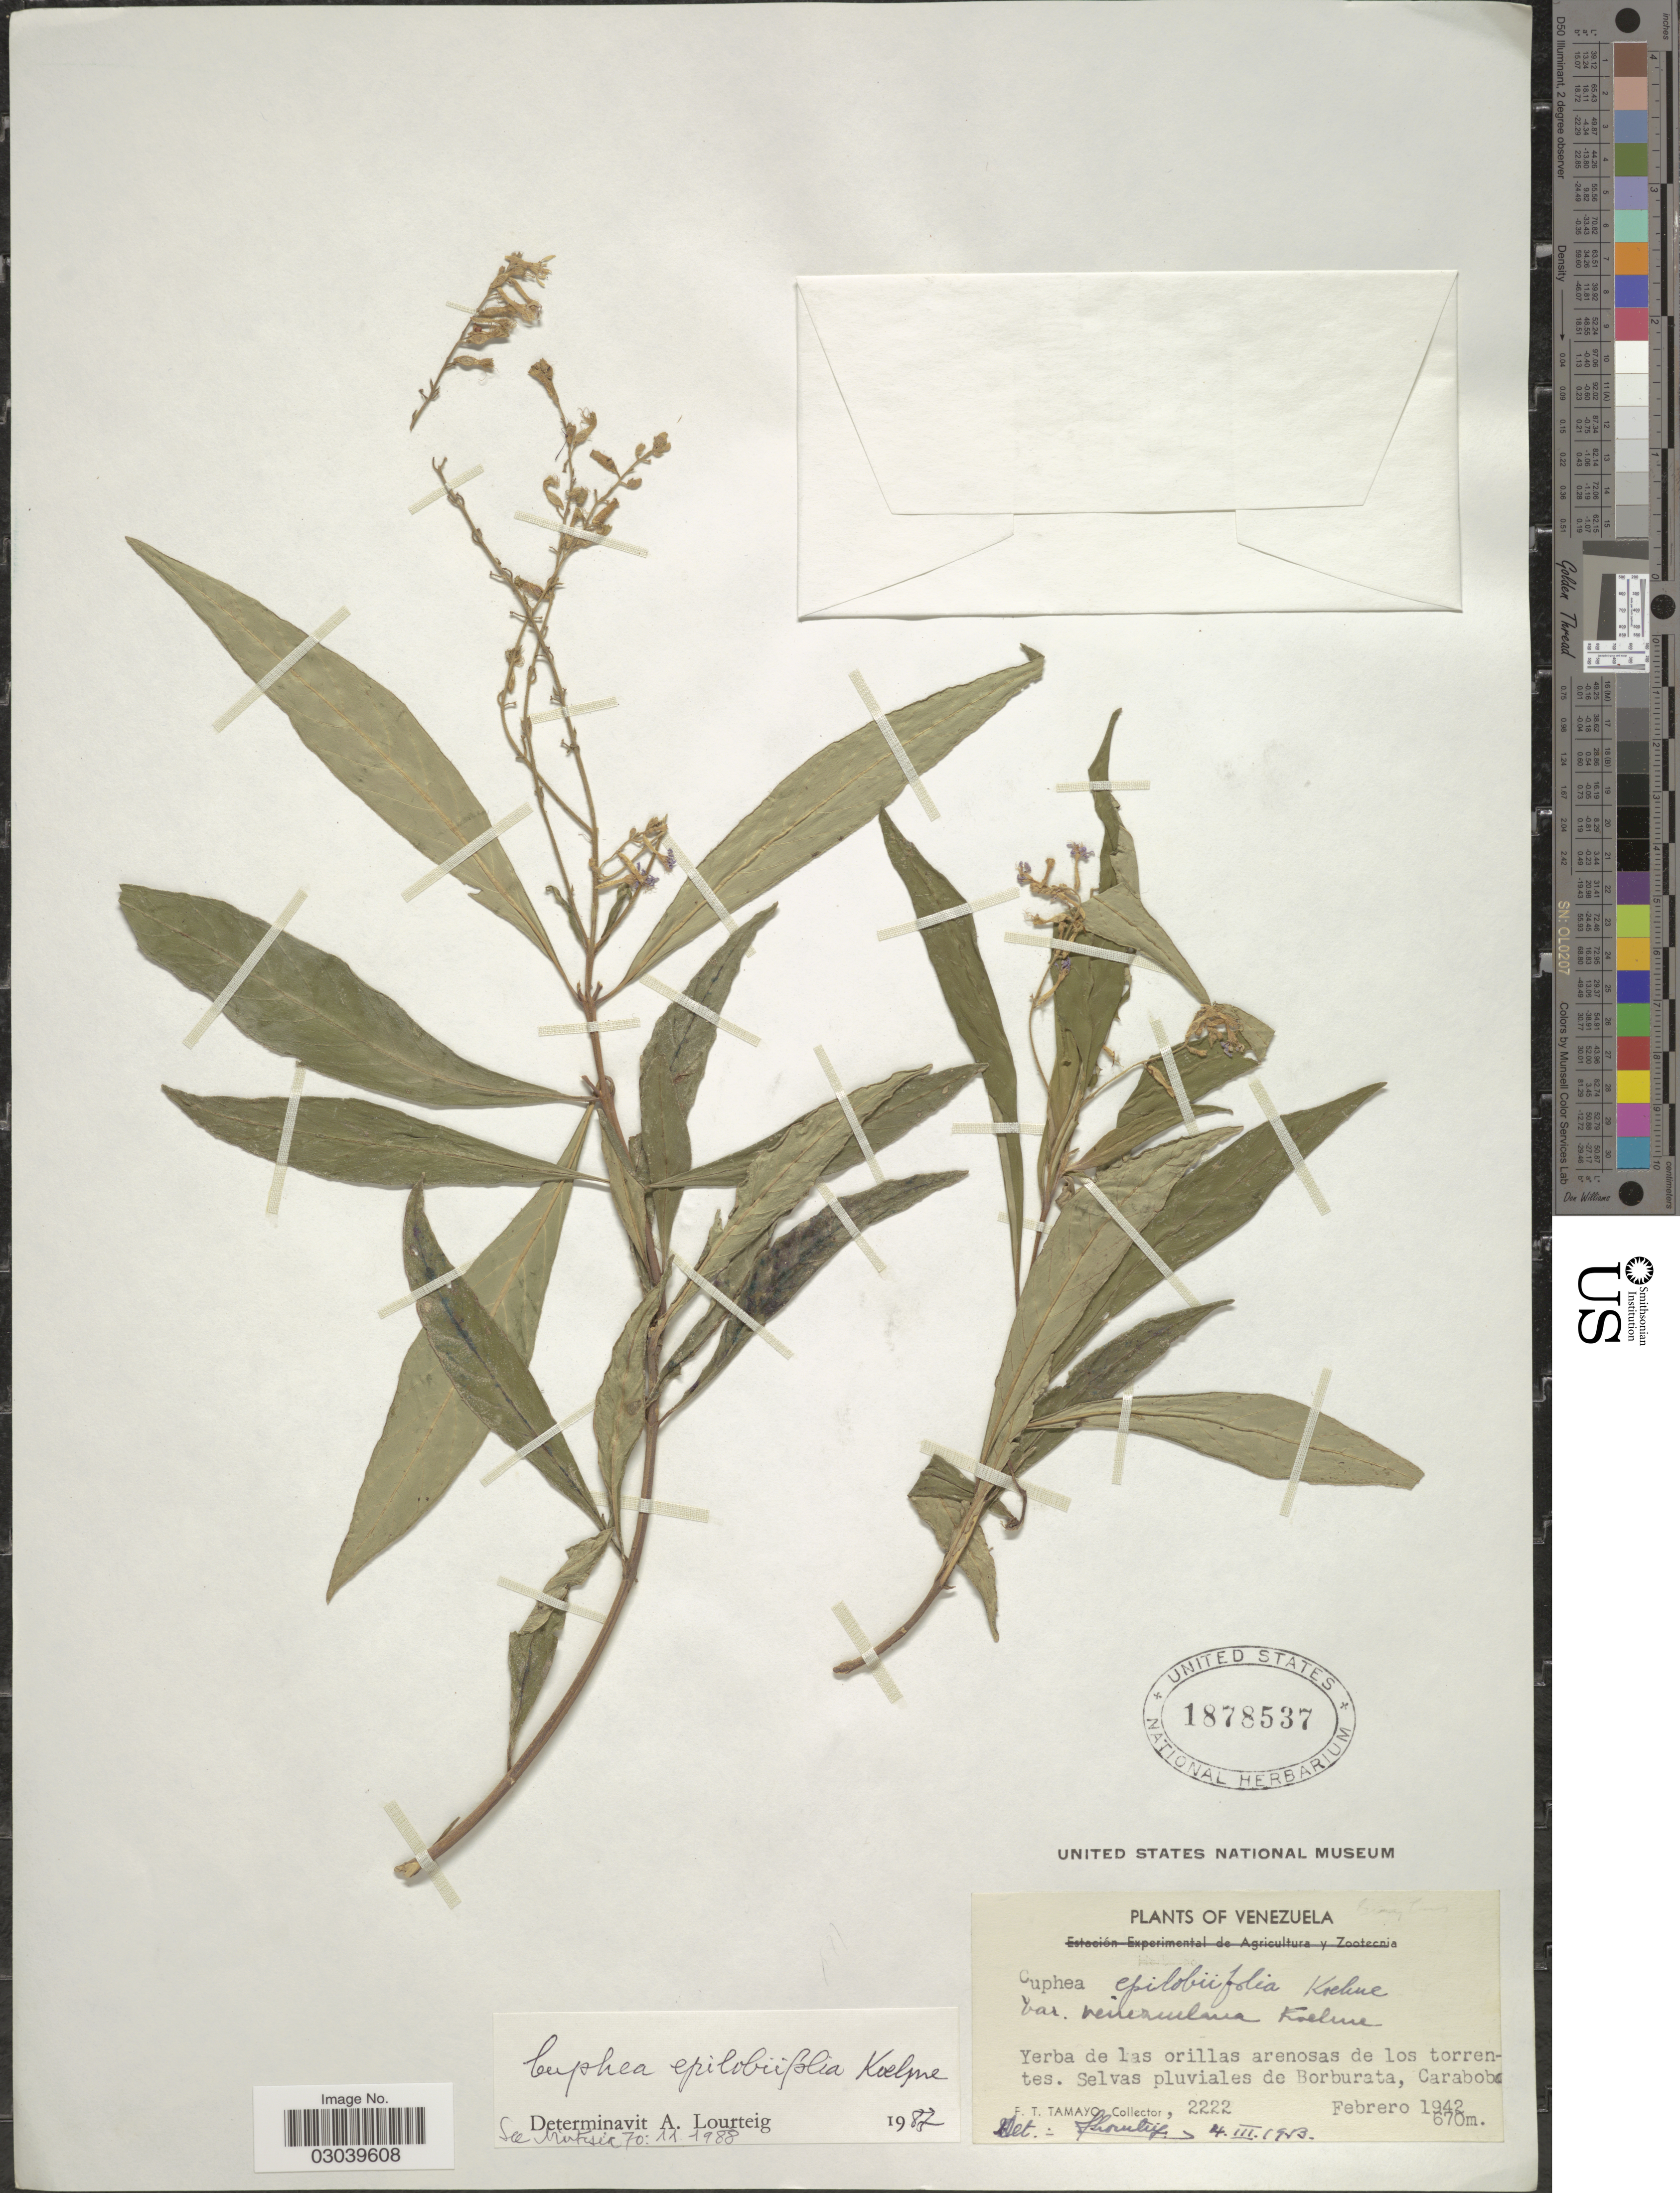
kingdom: Plantae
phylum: Tracheophyta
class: Magnoliopsida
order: Myrtales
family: Lythraceae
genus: Cuphea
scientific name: Cuphea epilobiifolia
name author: Koehne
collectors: F. Tamayo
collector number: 2222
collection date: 1942-02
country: Venezuela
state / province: Carabobo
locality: Borburata.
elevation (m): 670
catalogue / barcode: US 1878537